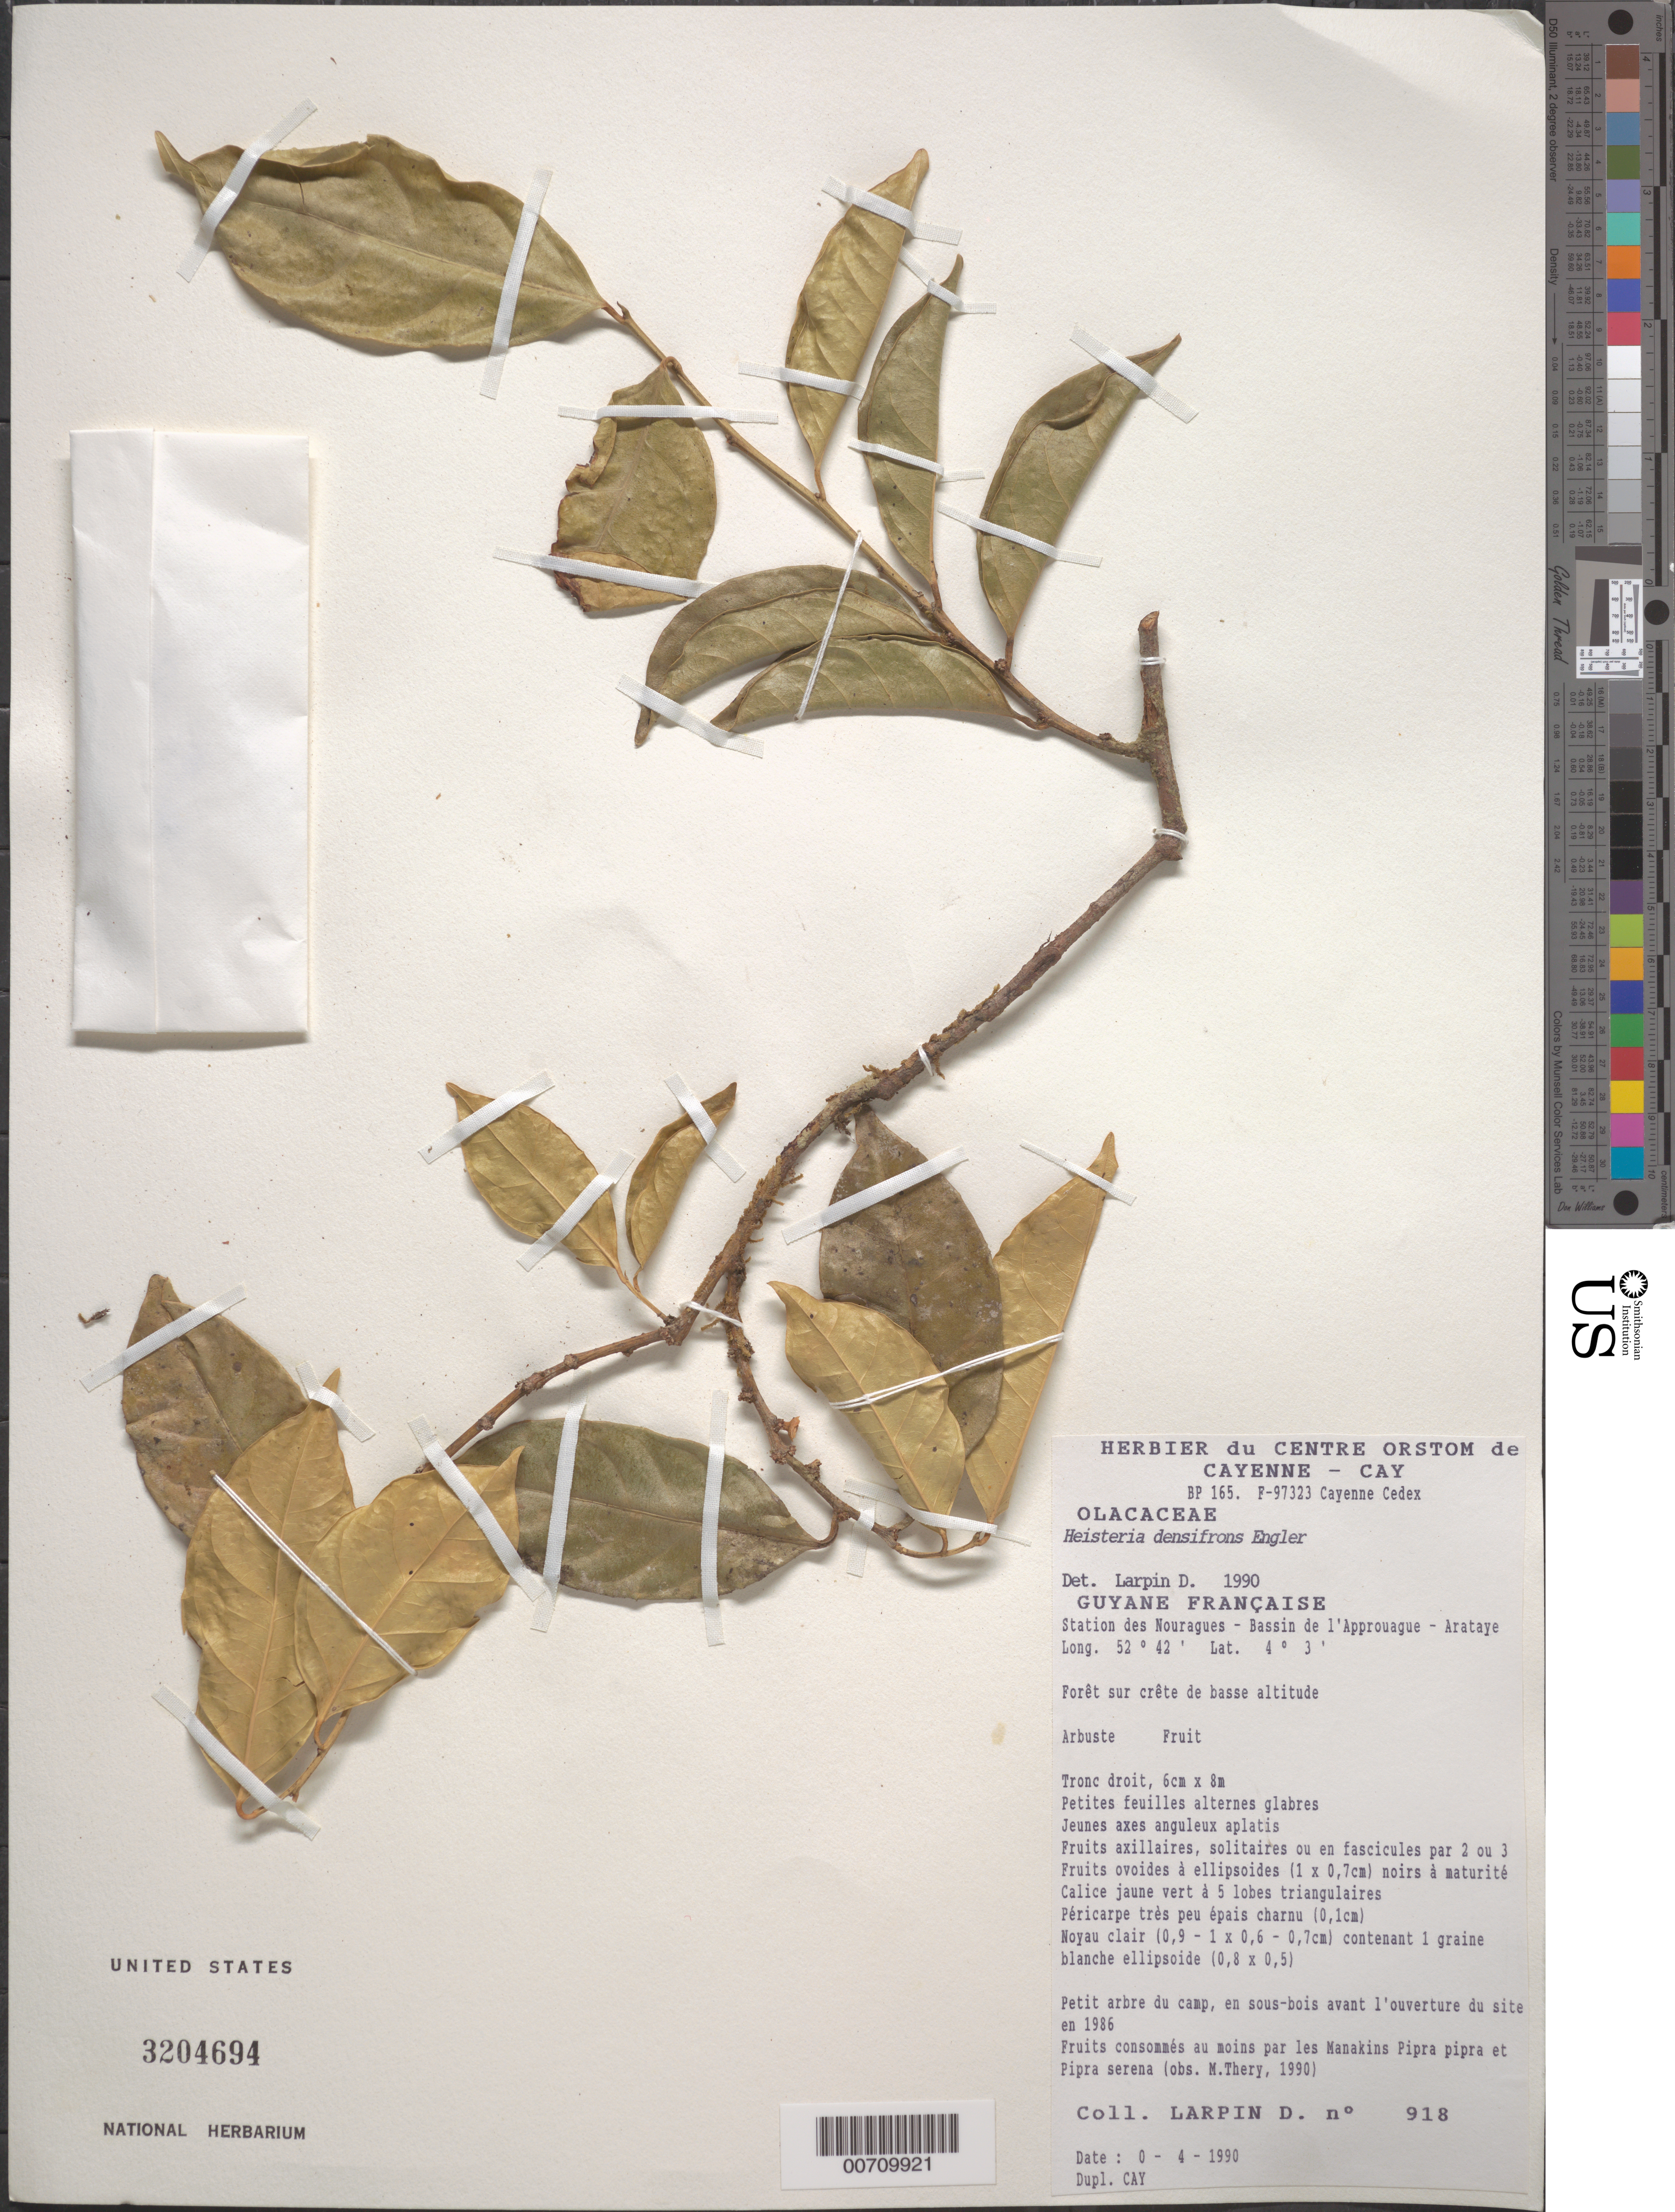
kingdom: Plantae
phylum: Tracheophyta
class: Magnoliopsida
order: Santalales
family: Erythropalaceae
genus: Heisteria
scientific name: Heisteria densifrons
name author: Engl.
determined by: Larpin, D.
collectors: D. Larpin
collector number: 918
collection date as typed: Apr-90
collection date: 1990-04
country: French Guiana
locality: Station des Nouragues, Bassin de l'Approuague, Arataye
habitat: Forest on low altitude ridge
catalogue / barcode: US 3204694